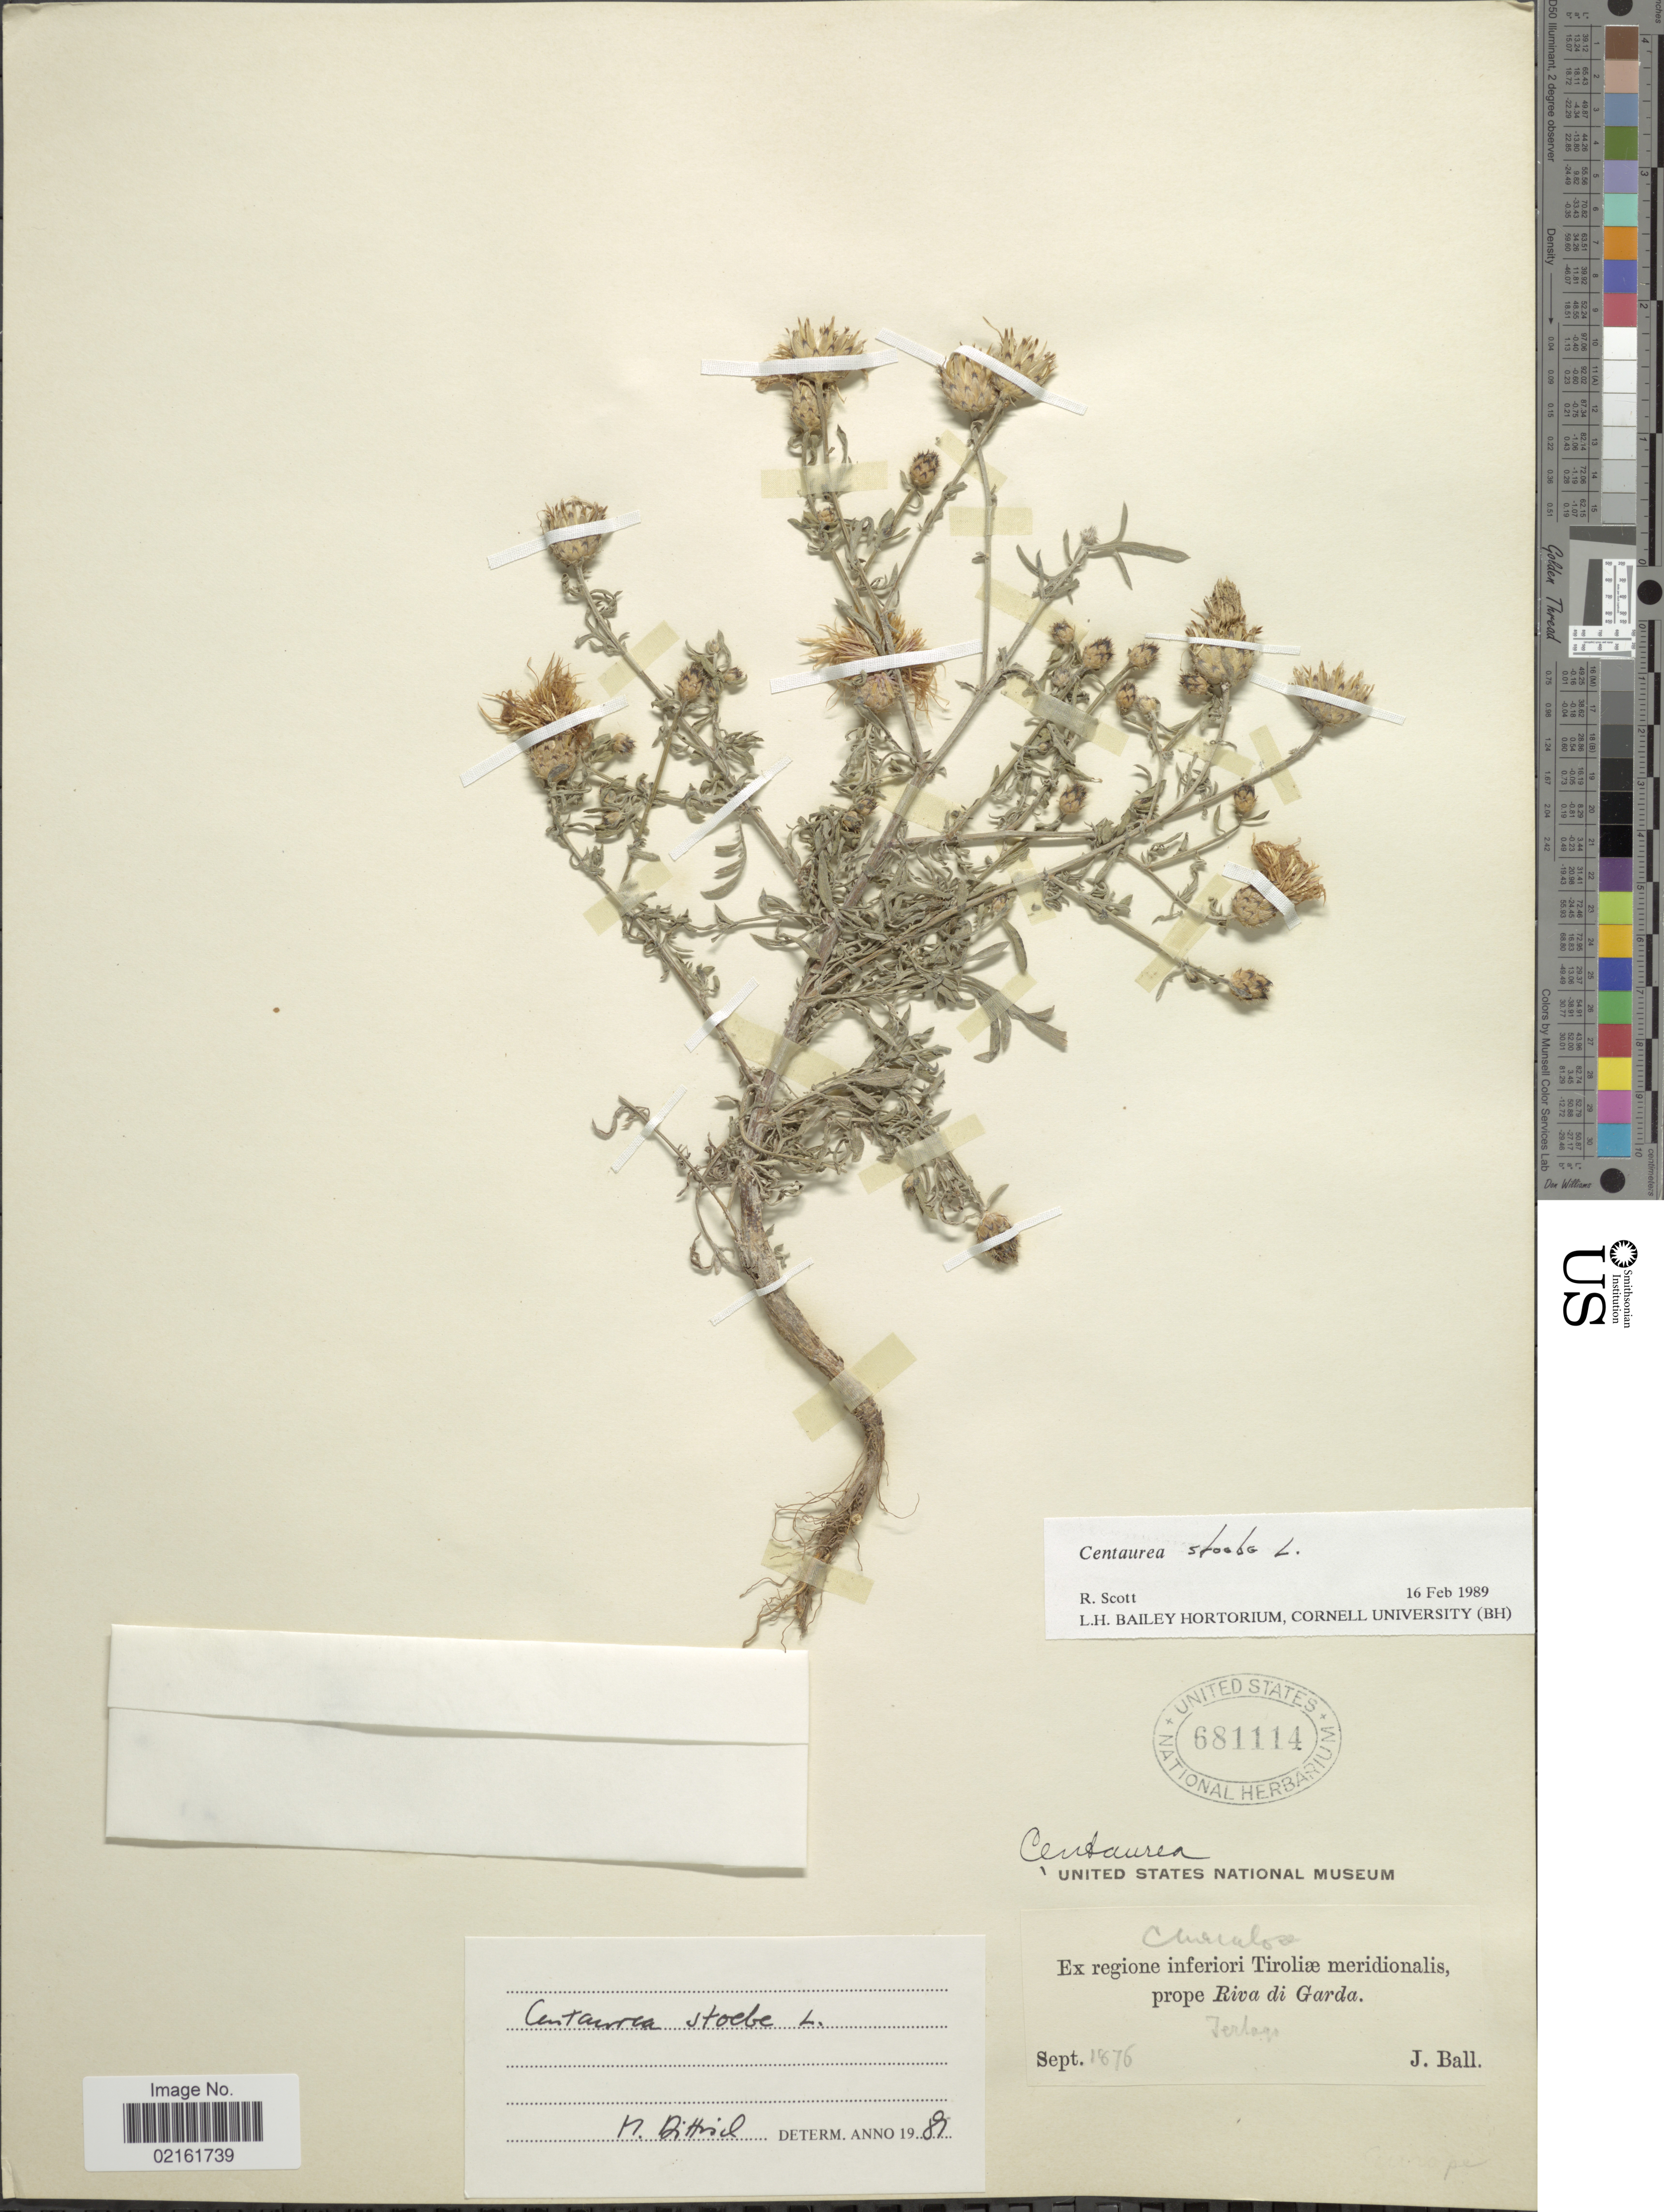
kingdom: Plantae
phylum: Tracheophyta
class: Magnoliopsida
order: Asterales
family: Asteraceae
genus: Centaurea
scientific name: Centaurea stoebe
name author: Tausch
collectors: J. Ball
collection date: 1876-09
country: Italy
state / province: Trentino-Alto Adige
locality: Ex regione interiori Tiroliae meridionalis, prope Riva di Garda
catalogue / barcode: US 681114